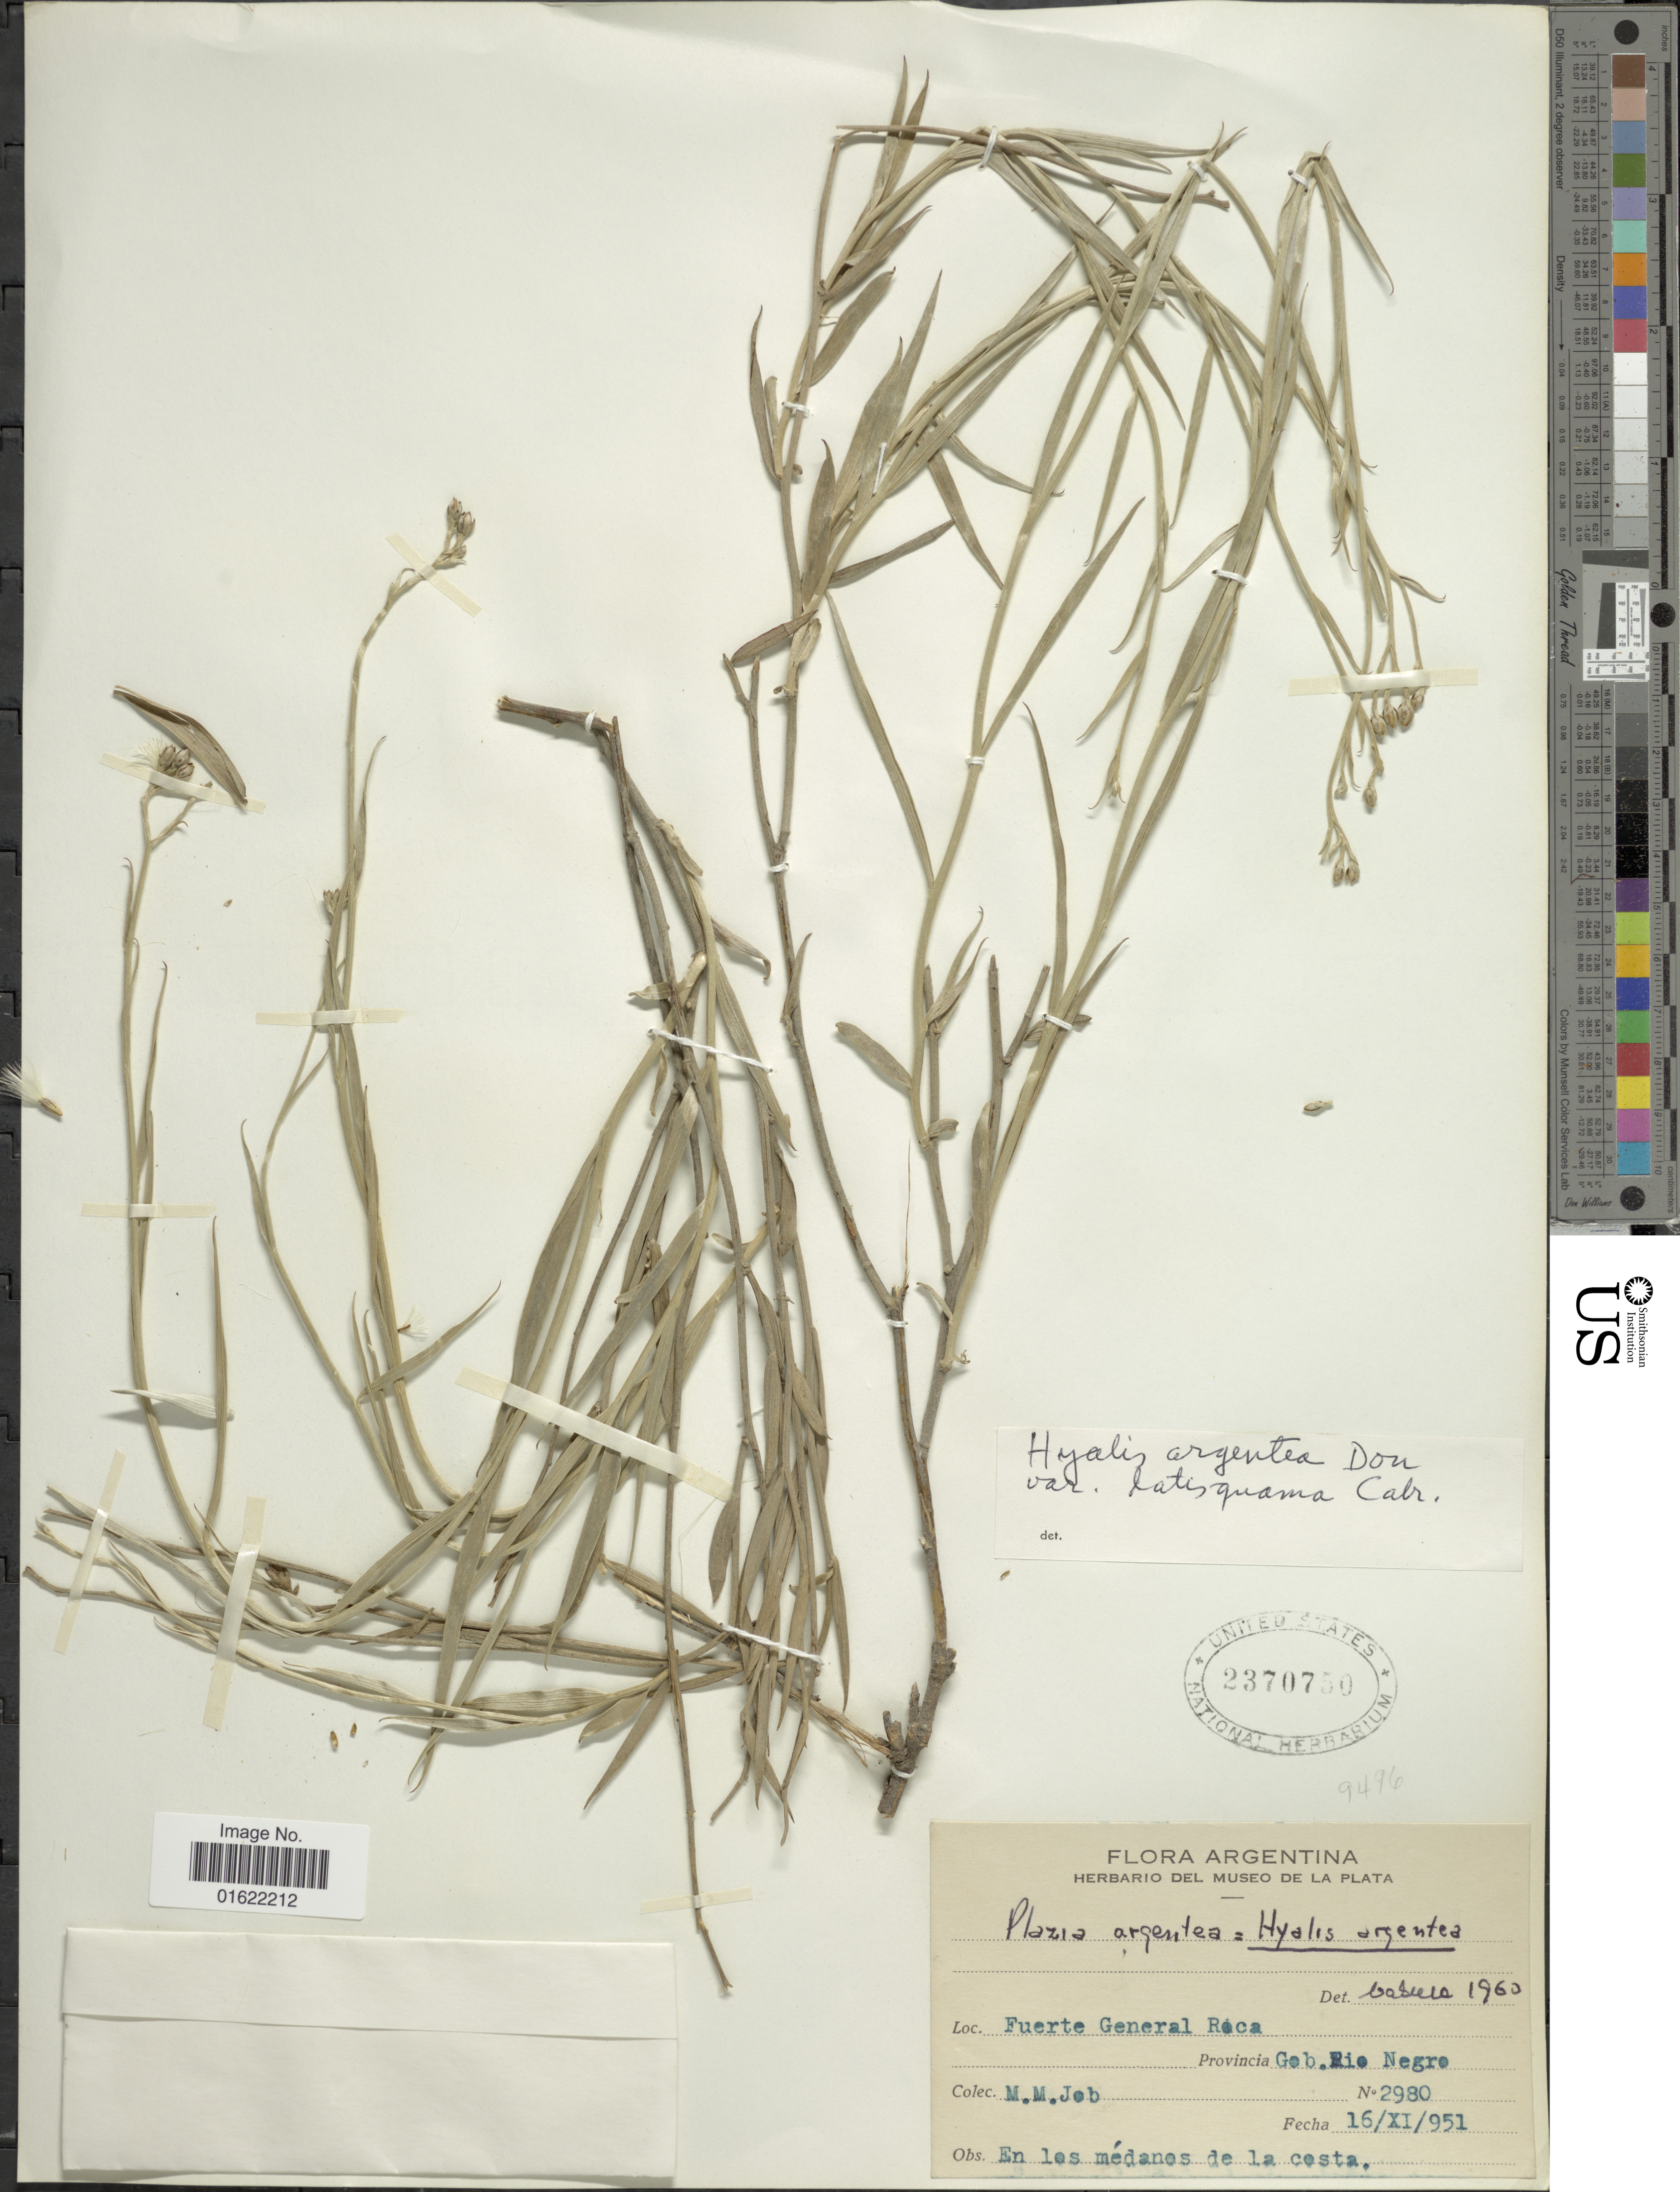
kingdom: Plantae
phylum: Tracheophyta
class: Magnoliopsida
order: Asterales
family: Asteraceae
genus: Hyalis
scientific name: Hyalis argentea var. latisquama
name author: Cabrera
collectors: M. Job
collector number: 2980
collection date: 1951-11-16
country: Argentina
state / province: Rio Negro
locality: Fuerte General Roca. Provincia Geb. Rio Negro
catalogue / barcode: US 2370750